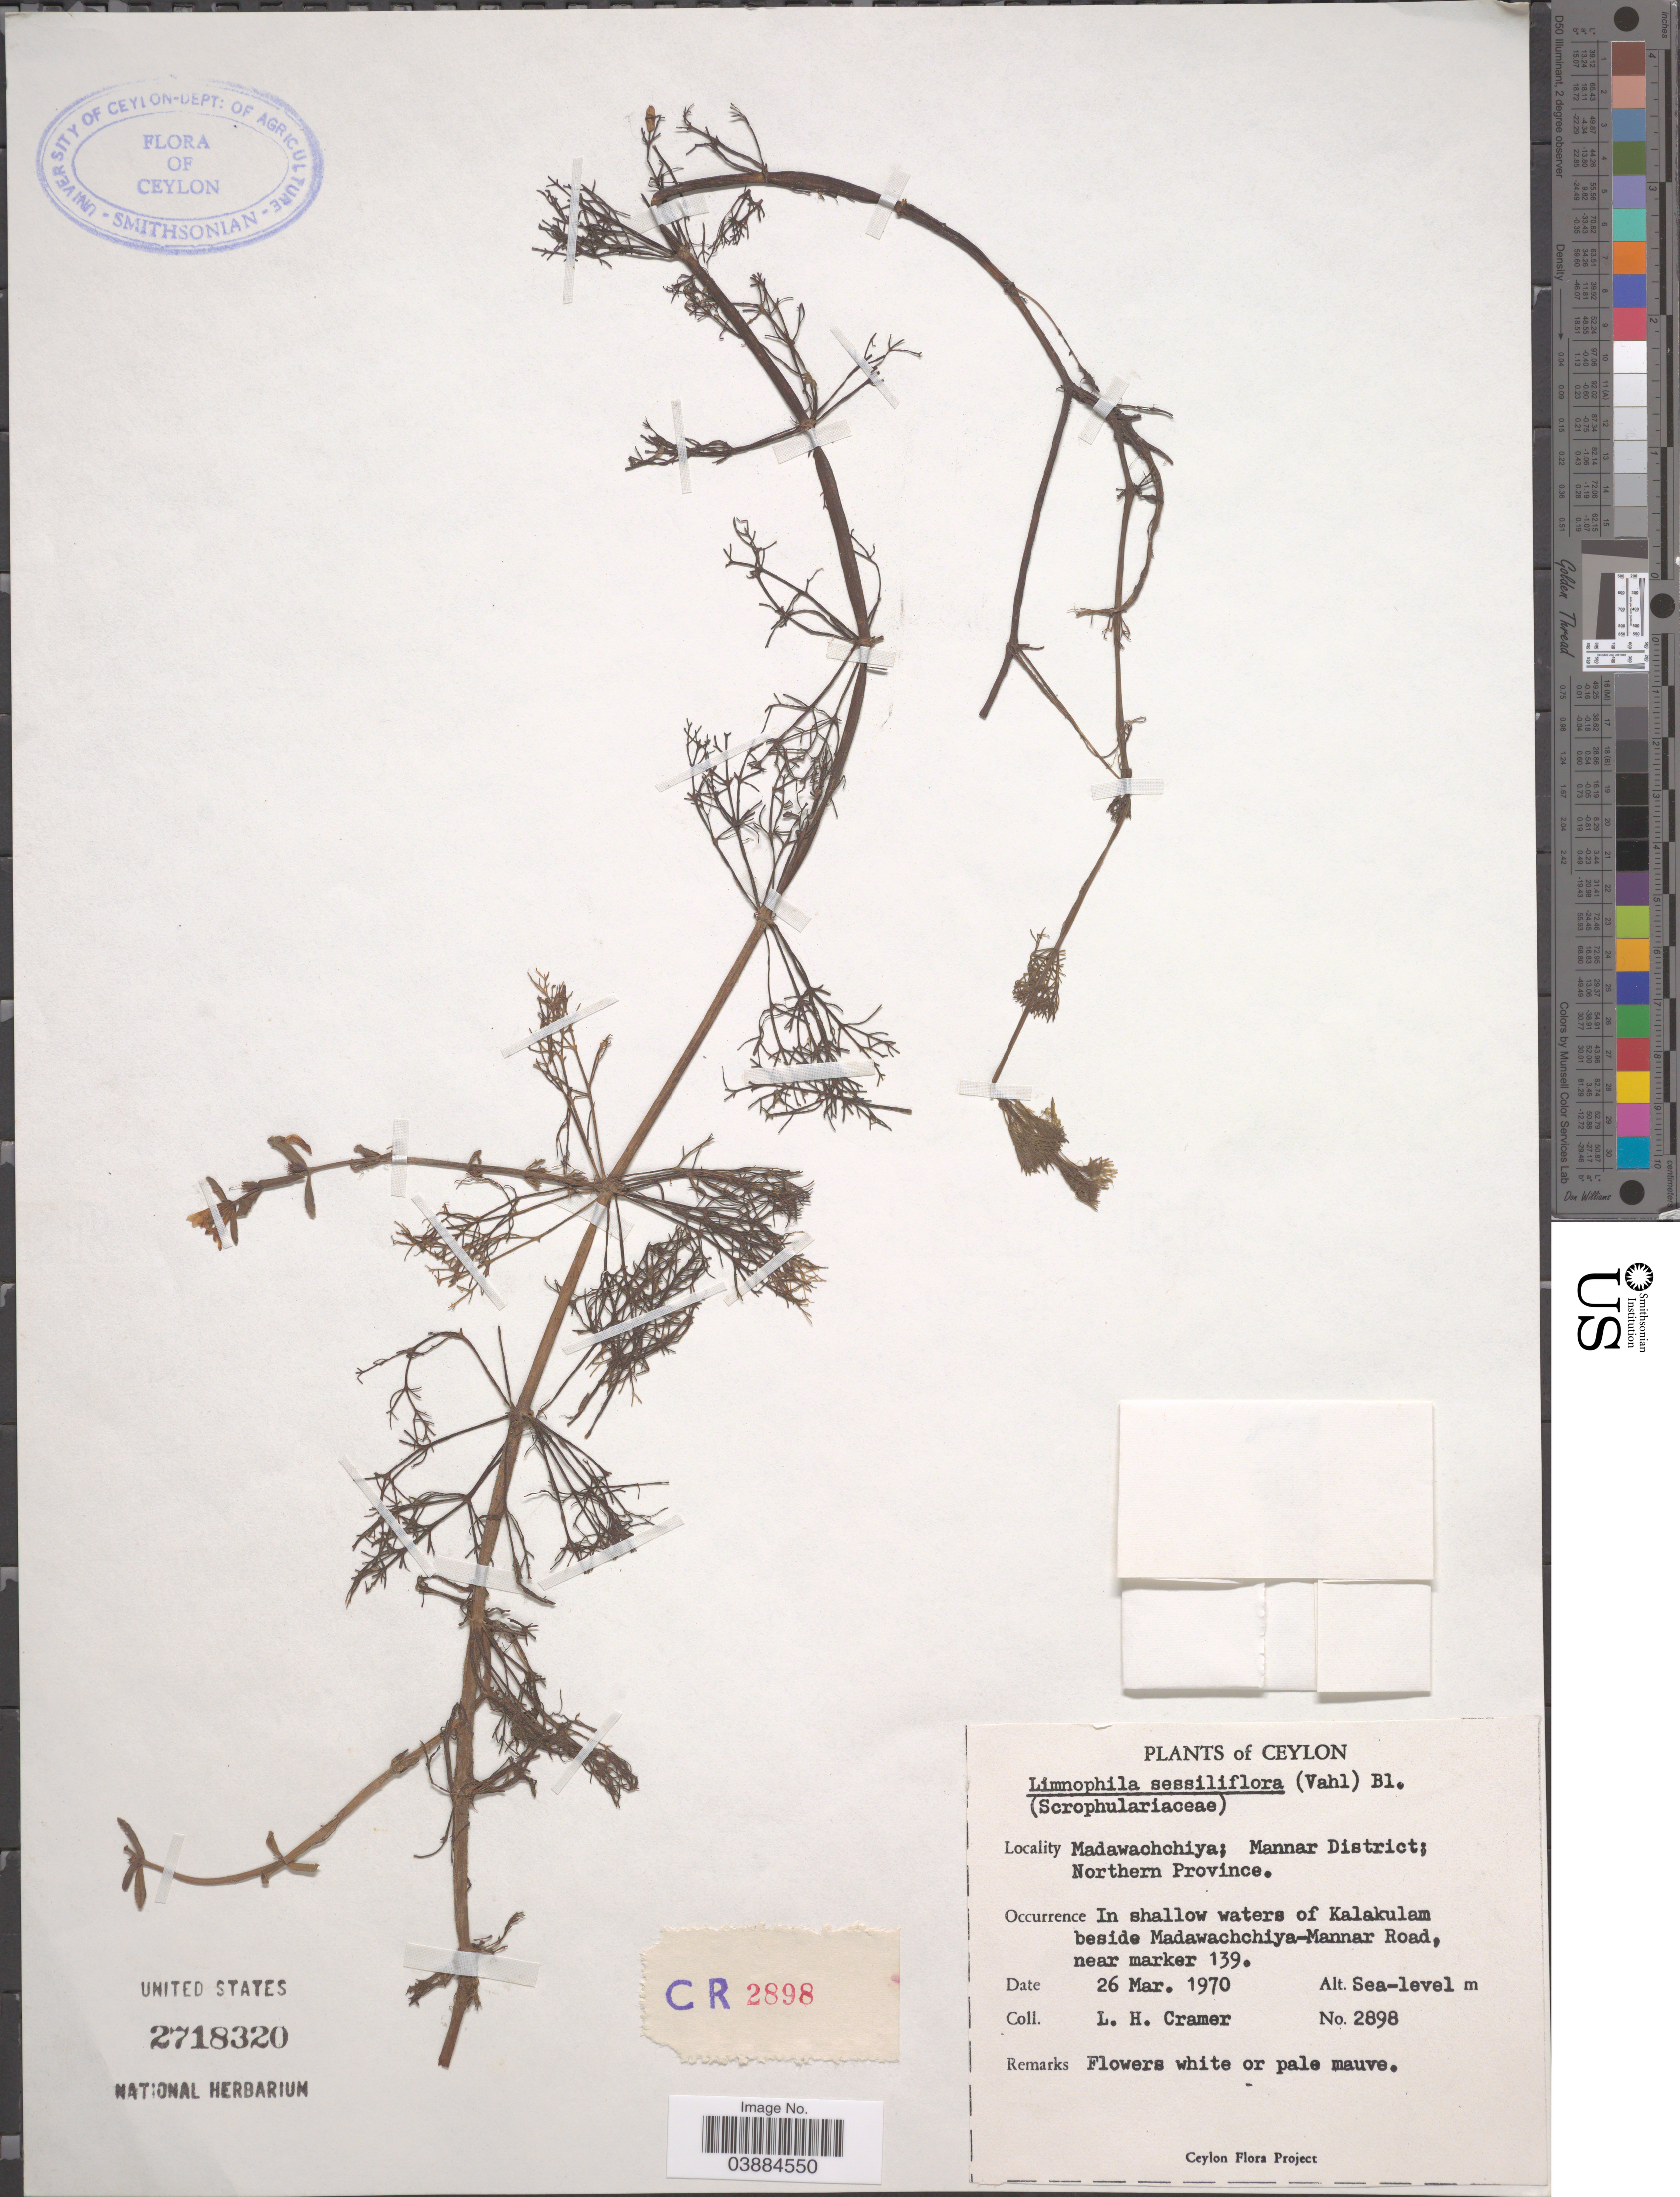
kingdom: Plantae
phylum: Tracheophyta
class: Magnoliopsida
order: Lamiales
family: Plantaginaceae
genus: Limnophila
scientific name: Limnophila sessiliflora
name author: (Vahl) Blume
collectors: L. H. Cramer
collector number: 2898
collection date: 1970-03-26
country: Sri Lanka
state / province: Northern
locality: Ceylon. Madawachchiya; Mannar District. In shallow waters of Kalakulam beside Madawachchiya-Mannar Road, near marker 139.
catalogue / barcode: US 2718320